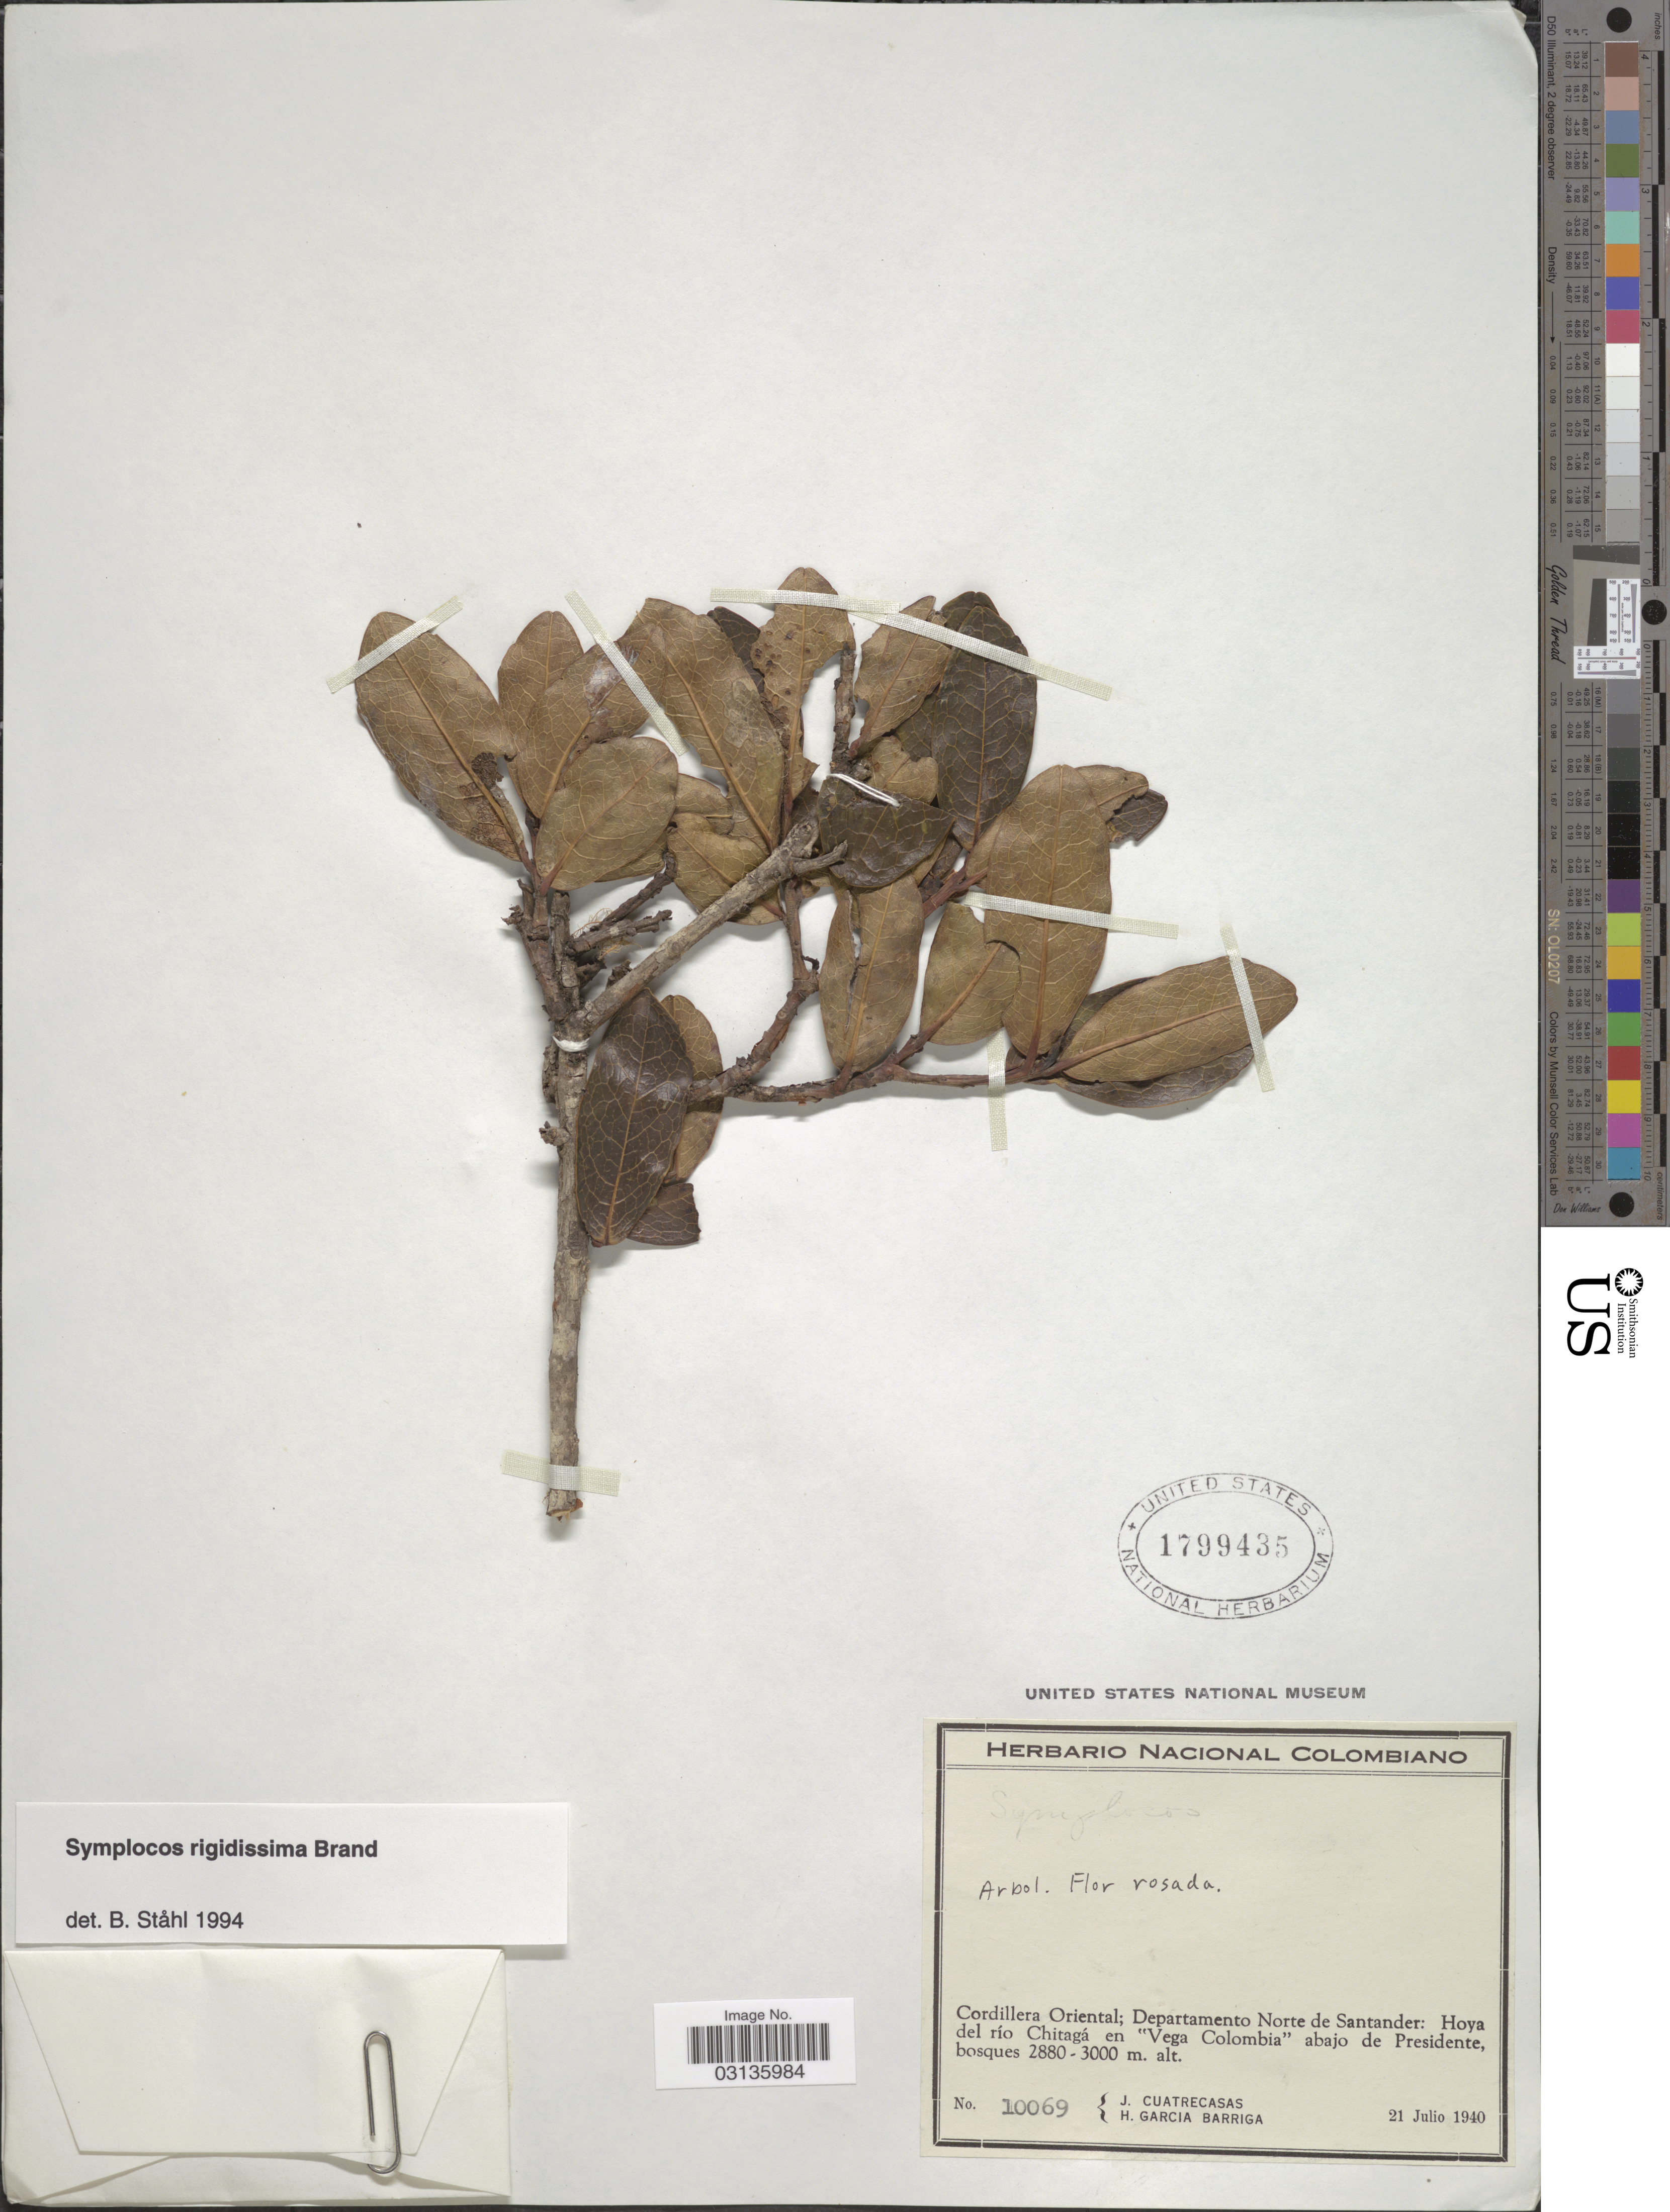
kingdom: Plantae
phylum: Tracheophyta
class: Magnoliopsida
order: Ericales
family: Symplocaceae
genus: Symplocos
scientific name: Symplocos rigidissima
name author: Brand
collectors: J. Cuatrecasas & H. García Barriga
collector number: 10069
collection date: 1940-07-21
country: Colombia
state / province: Norte de Santander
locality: Cordillera Oriental; Departamento Norte de Santander: Hoya del río Chitagá en "Vega Colombia" abajo de Presidente, bosques.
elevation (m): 2880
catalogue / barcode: US 1799435